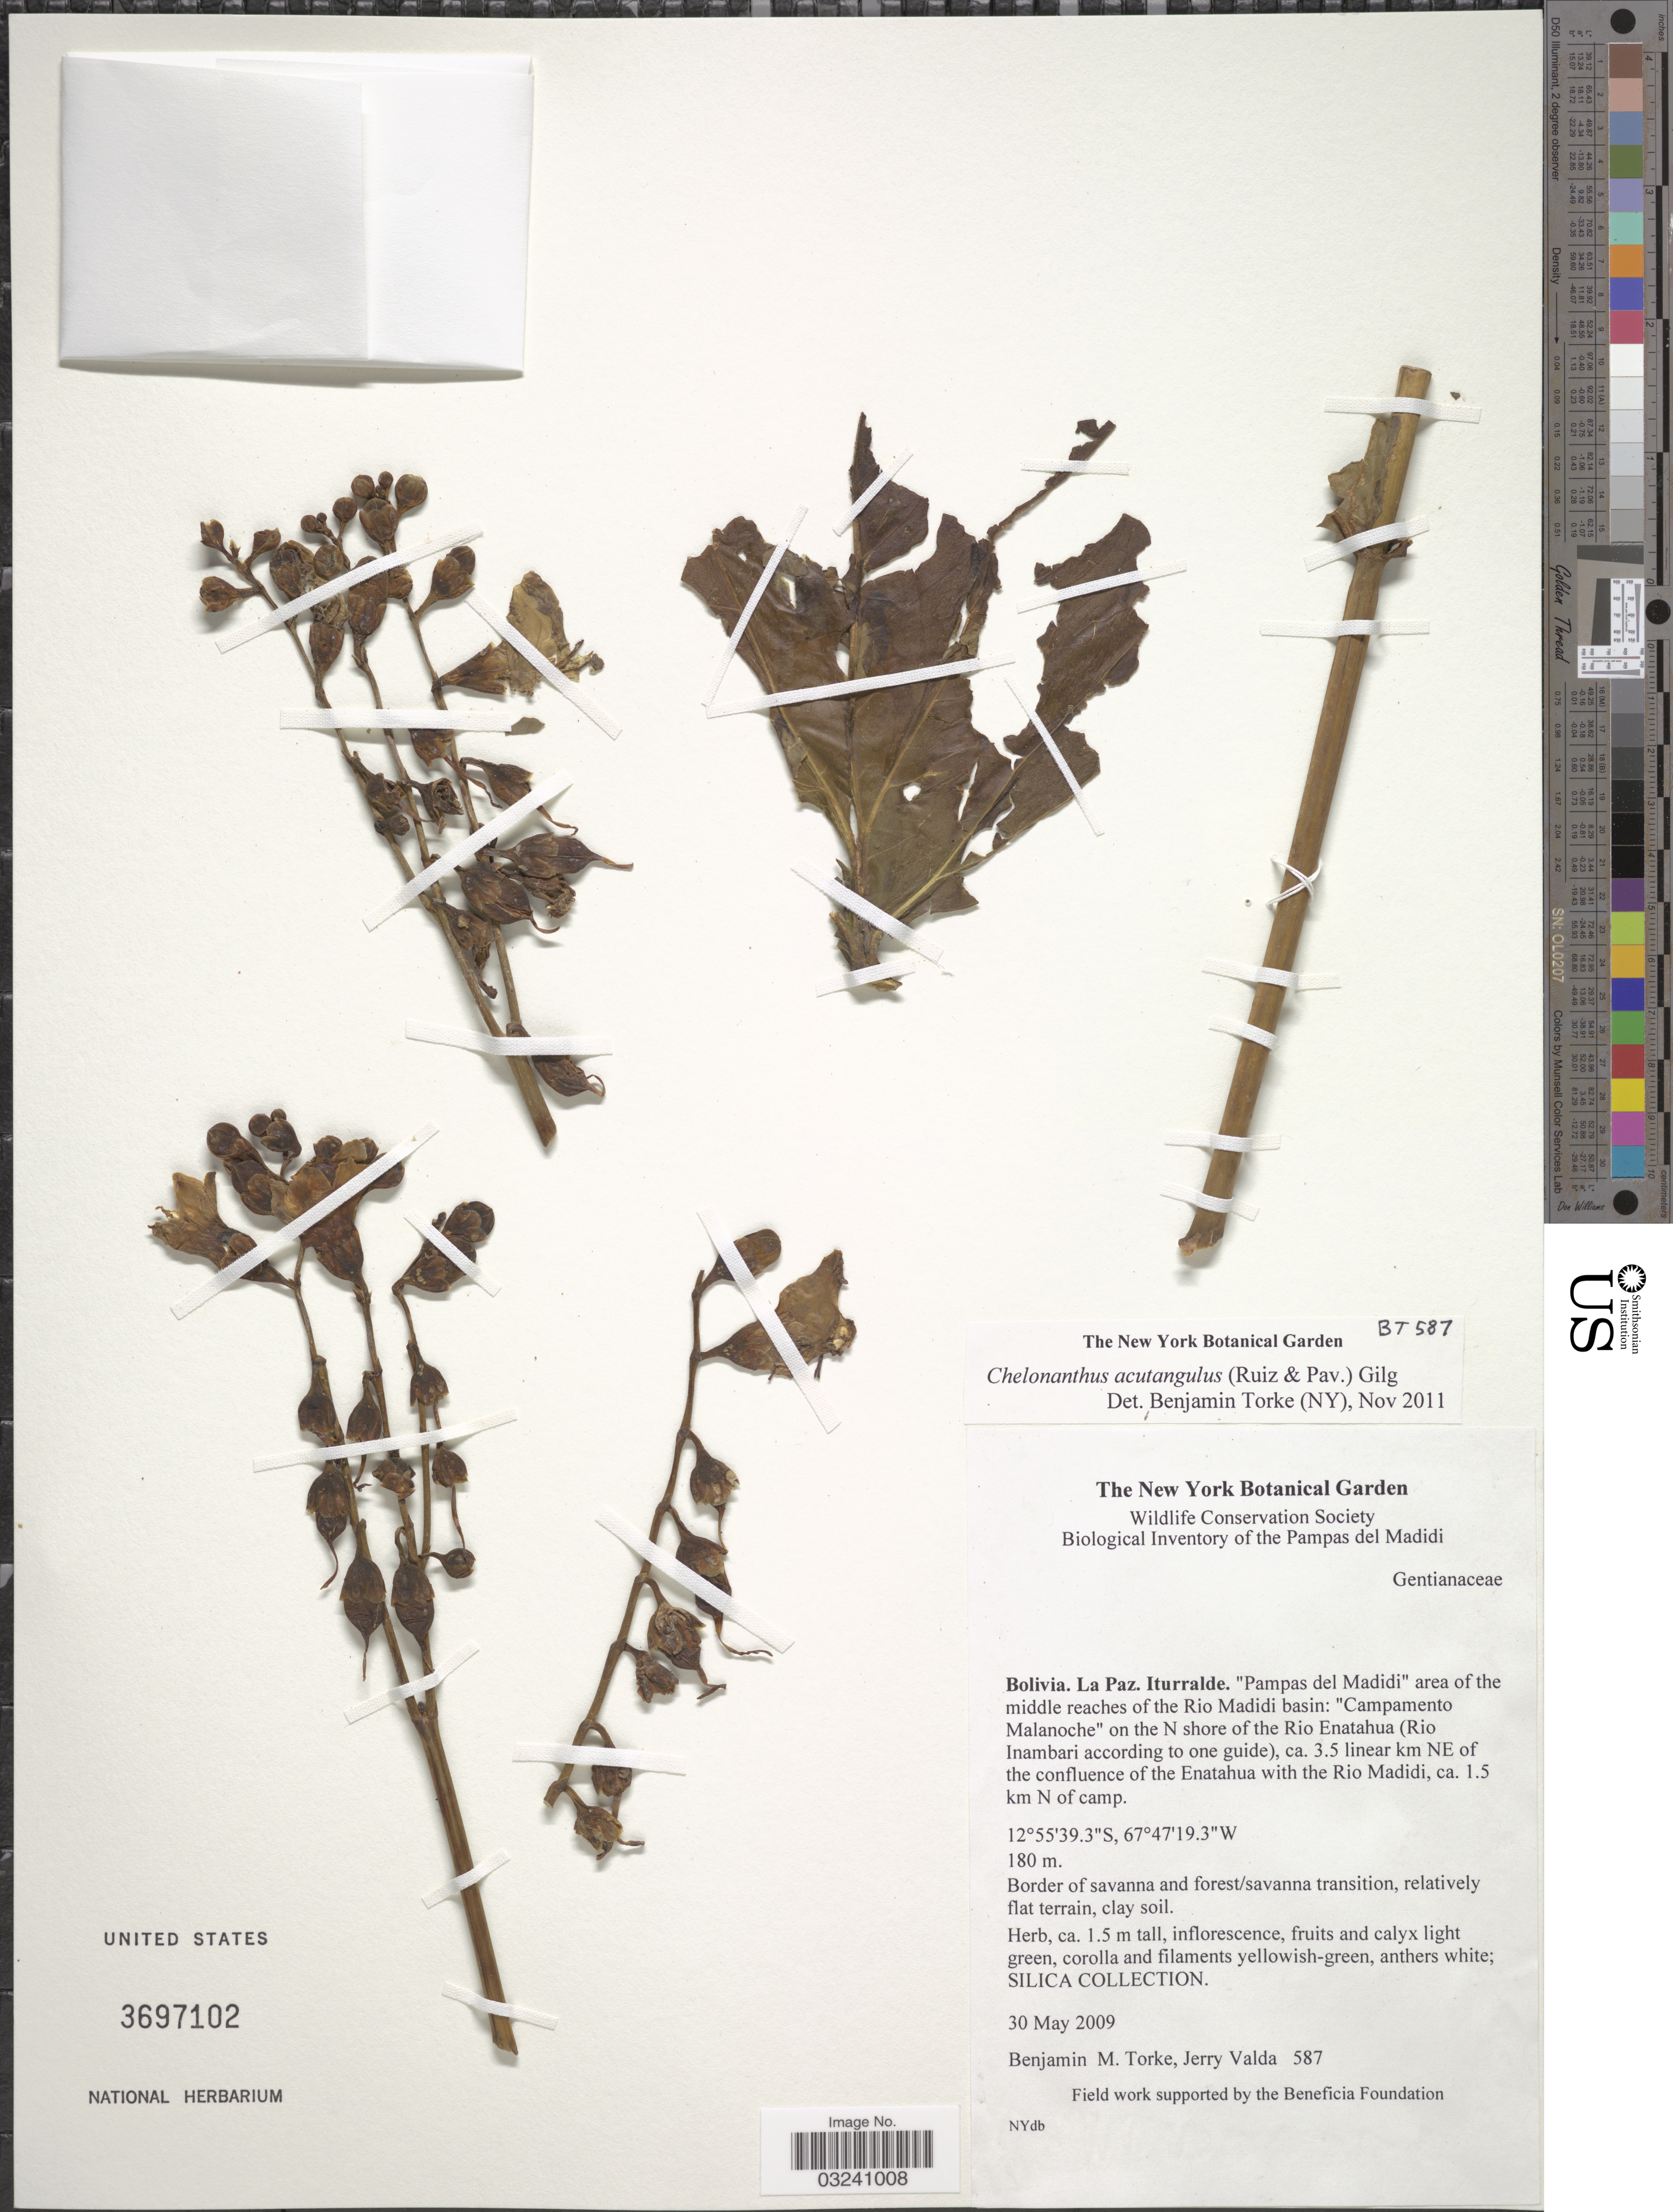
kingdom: Plantae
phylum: Tracheophyta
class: Magnoliopsida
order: Gentianales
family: Gentianaceae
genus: Chelonanthus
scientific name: Chelonanthus acutangulus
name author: (Ruiz & Pav.) Gilg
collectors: B. M. Torke & J. Valda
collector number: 587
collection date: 2009-05-30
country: Bolivia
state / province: La Paz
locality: Iturralde. "Pampas del Madidi" area of the middle reaches of the Rio Madidi basin: "Campamento Malanoche" on the N shore of the Rio Enatahua (Rio Inambari according to one guide), ca. 3.5 linear km NE of the confluence of the Enatahua with the Rio Madidi, ca. 1.5 km N of camp.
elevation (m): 180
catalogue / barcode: US 3697102